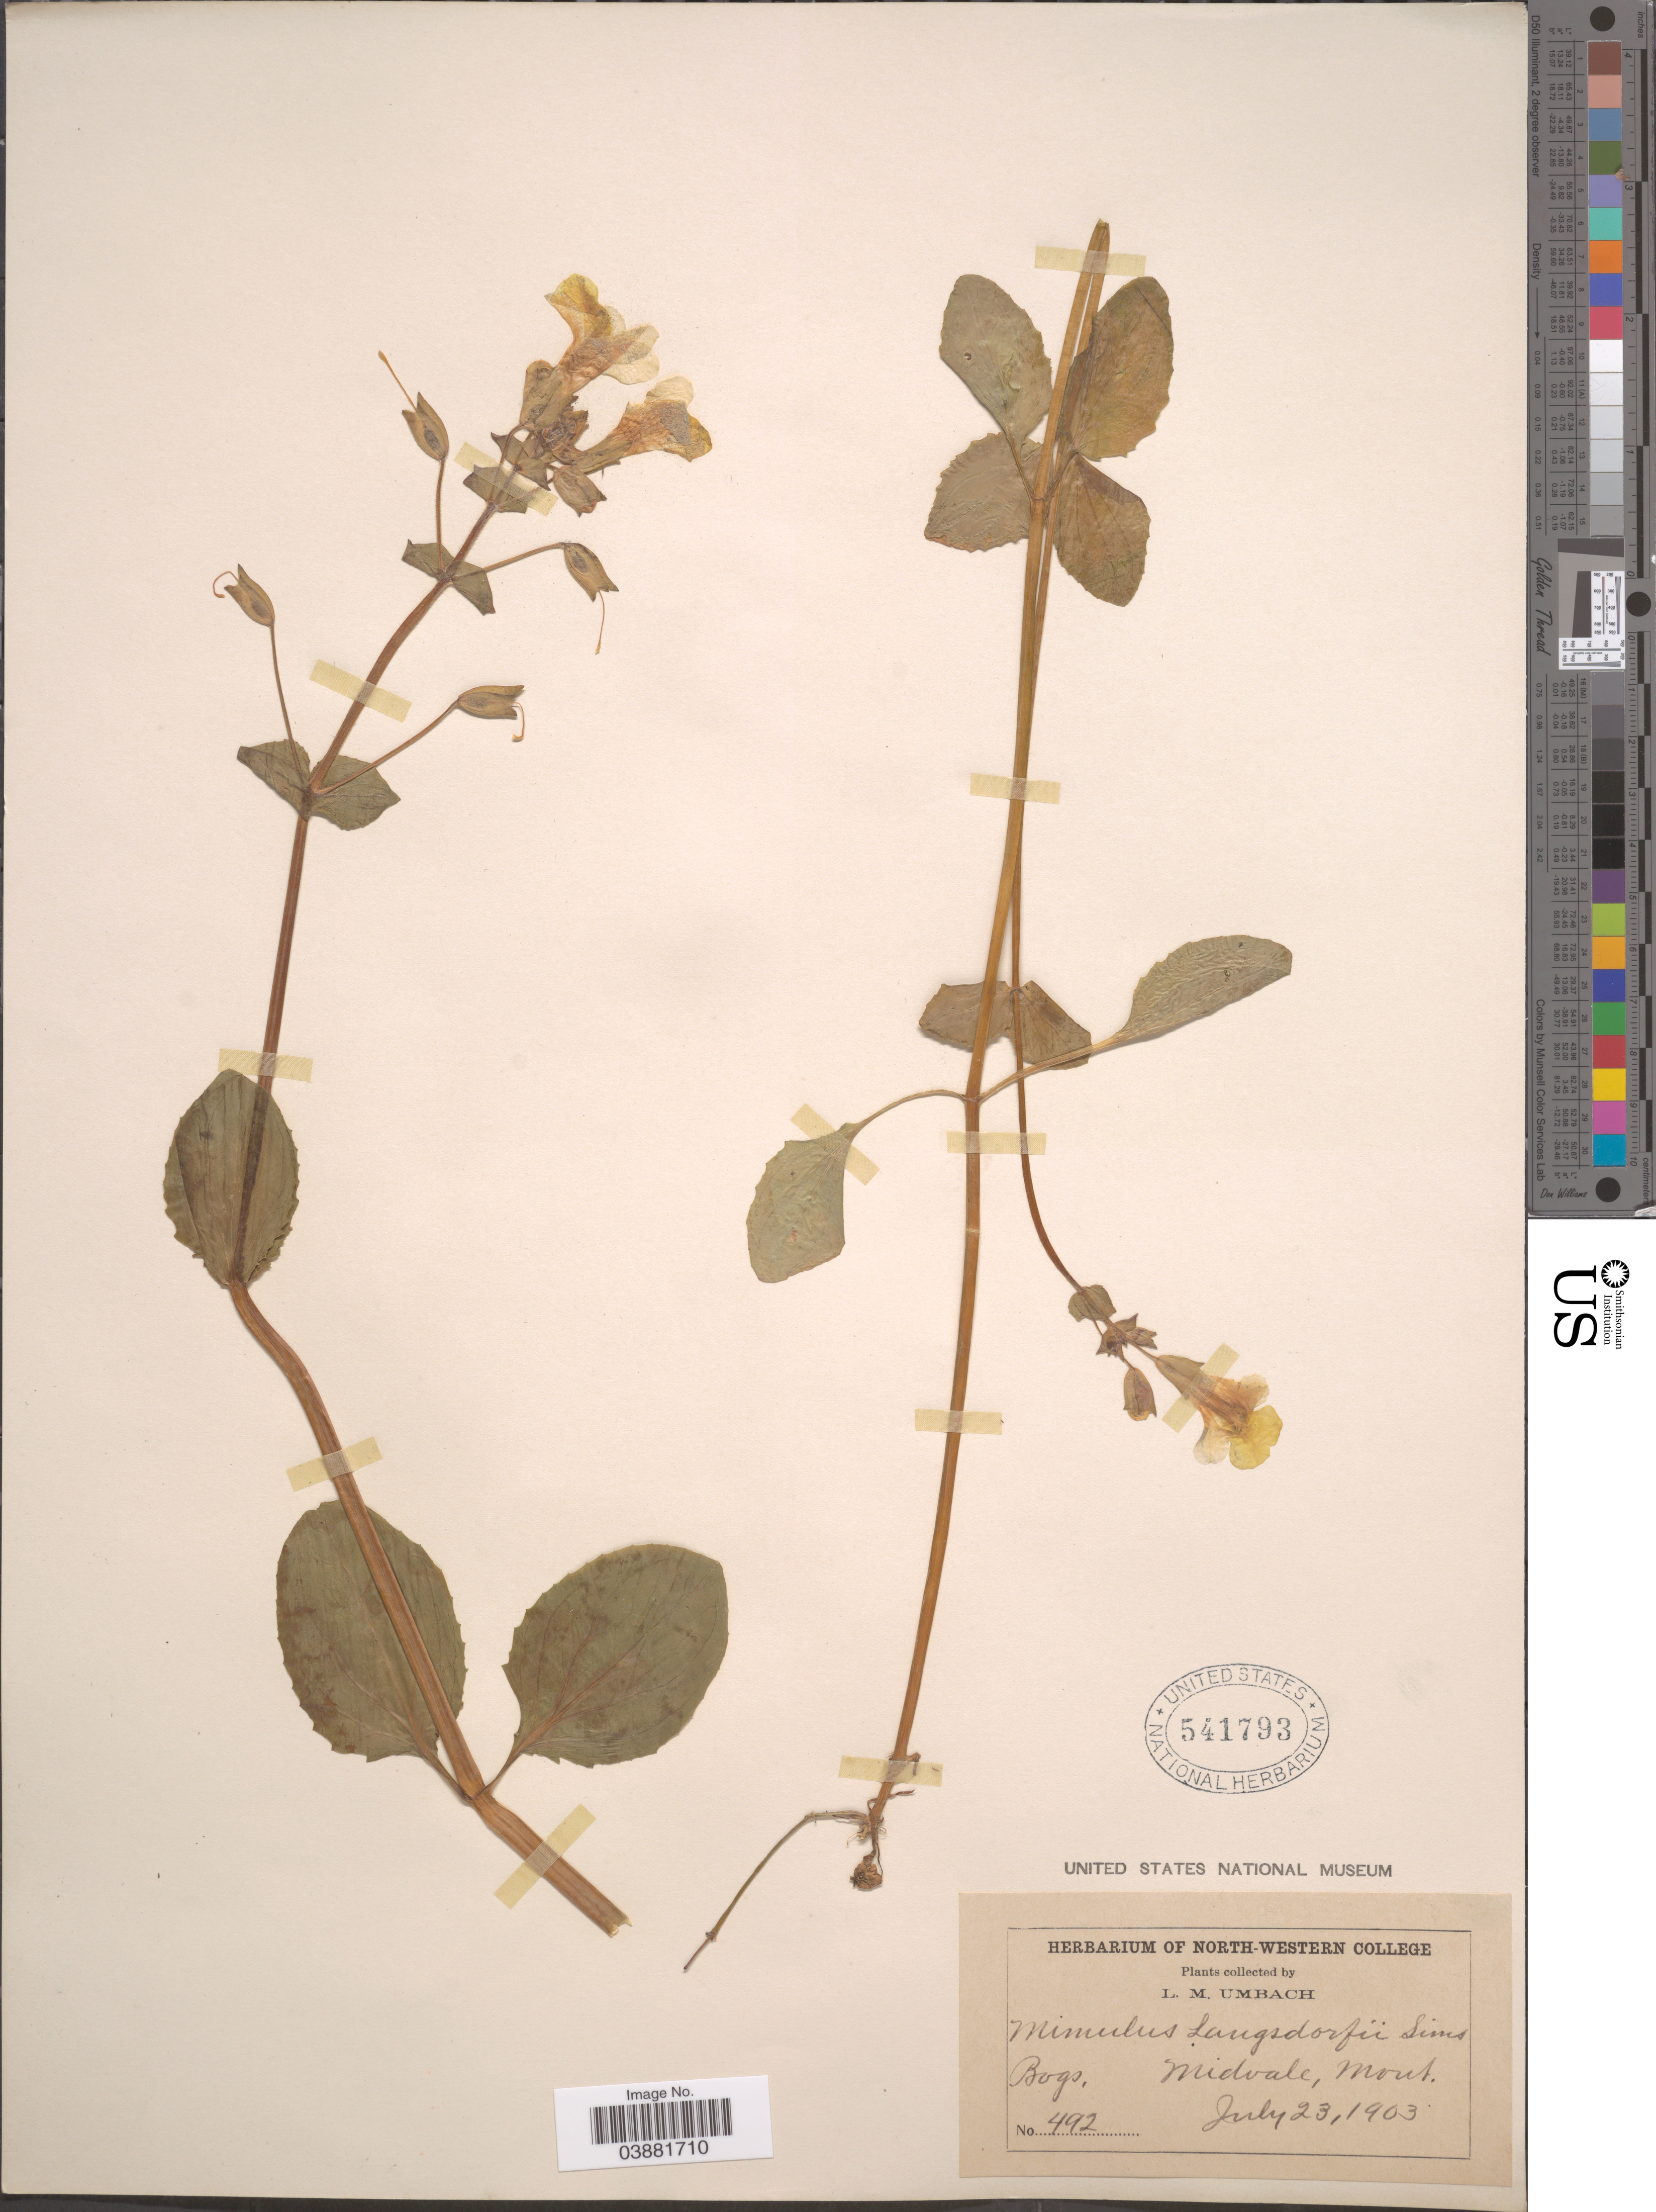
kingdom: Plantae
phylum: Tracheophyta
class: Magnoliopsida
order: Lamiales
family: Phrymaceae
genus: Mimulus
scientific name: Mimulus guttatus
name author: DC.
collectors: L. M. Umbach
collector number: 492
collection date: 1903-07-23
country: United States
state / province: Montana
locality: Midvale.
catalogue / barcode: US 541793